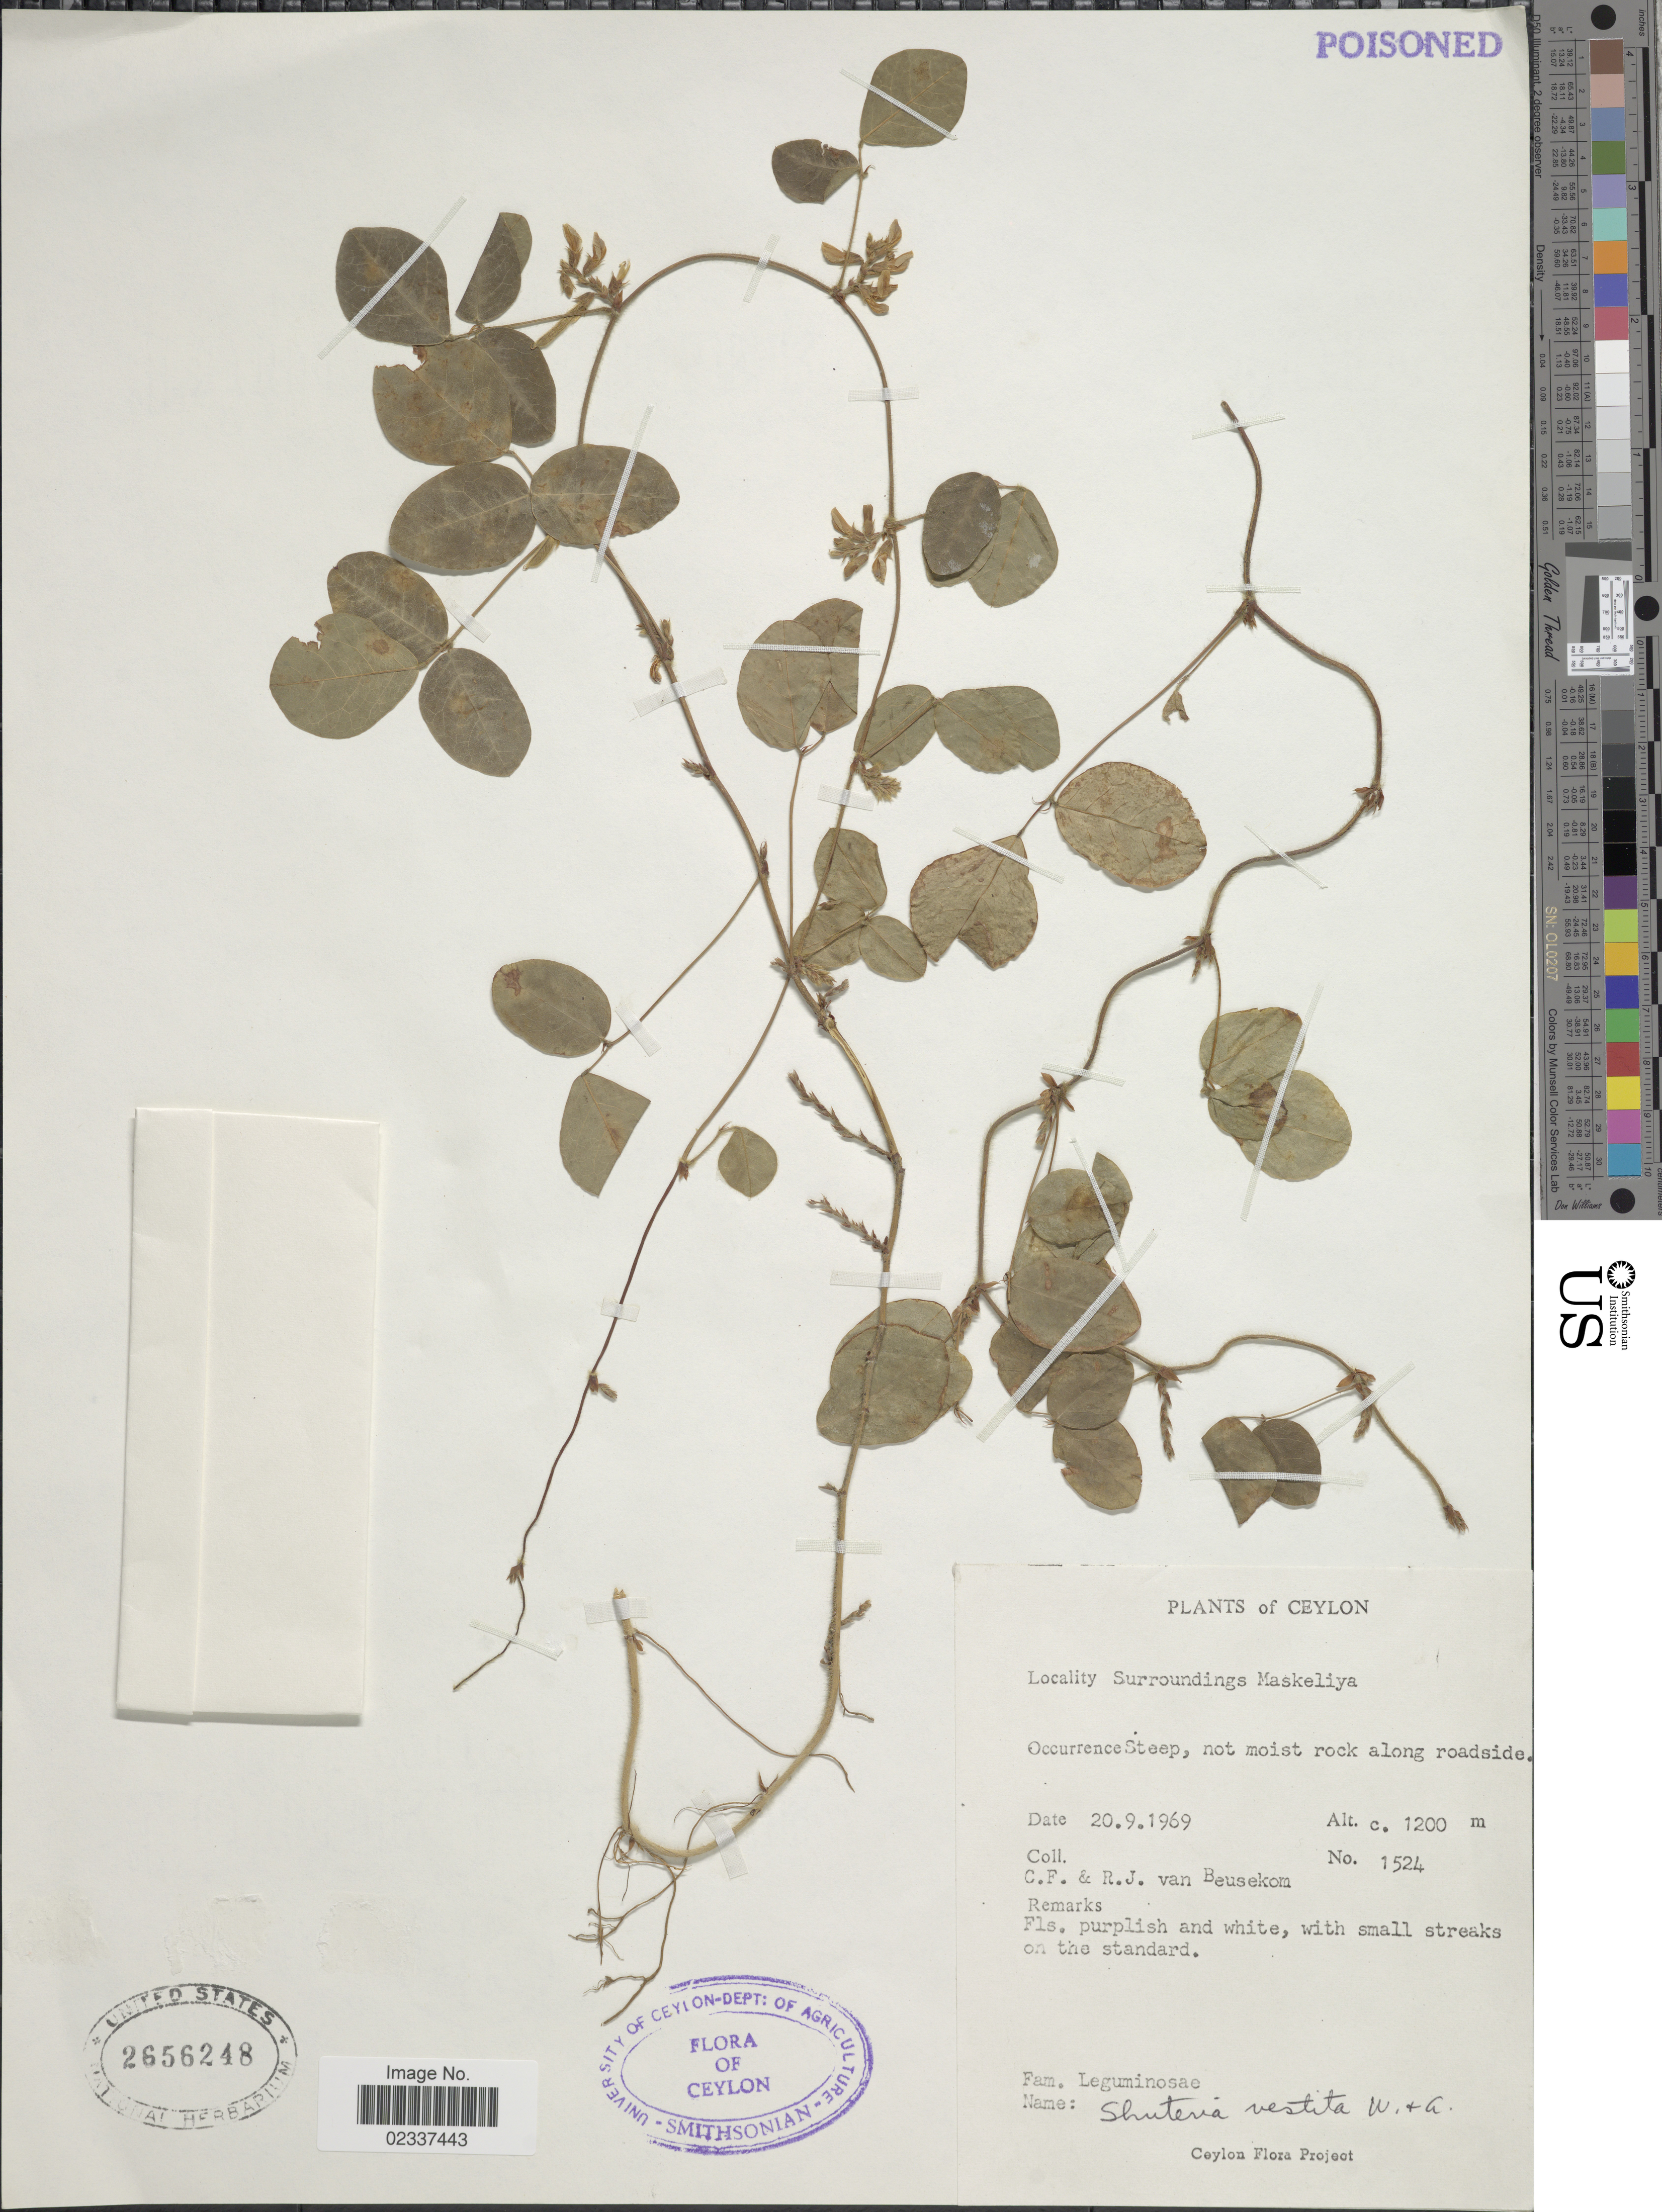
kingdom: Plantae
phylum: Tracheophyta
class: Magnoliopsida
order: Fabales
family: Fabaceae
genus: Shuteria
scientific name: Shuteria vestita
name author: Wight & Arn.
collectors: C. F. Beusekom & R. Van Beusekom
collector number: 1524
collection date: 1969-09-20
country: Sri Lanka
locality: Ceylon, Surroundings Maskeliya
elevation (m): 1200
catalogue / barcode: US 2656248